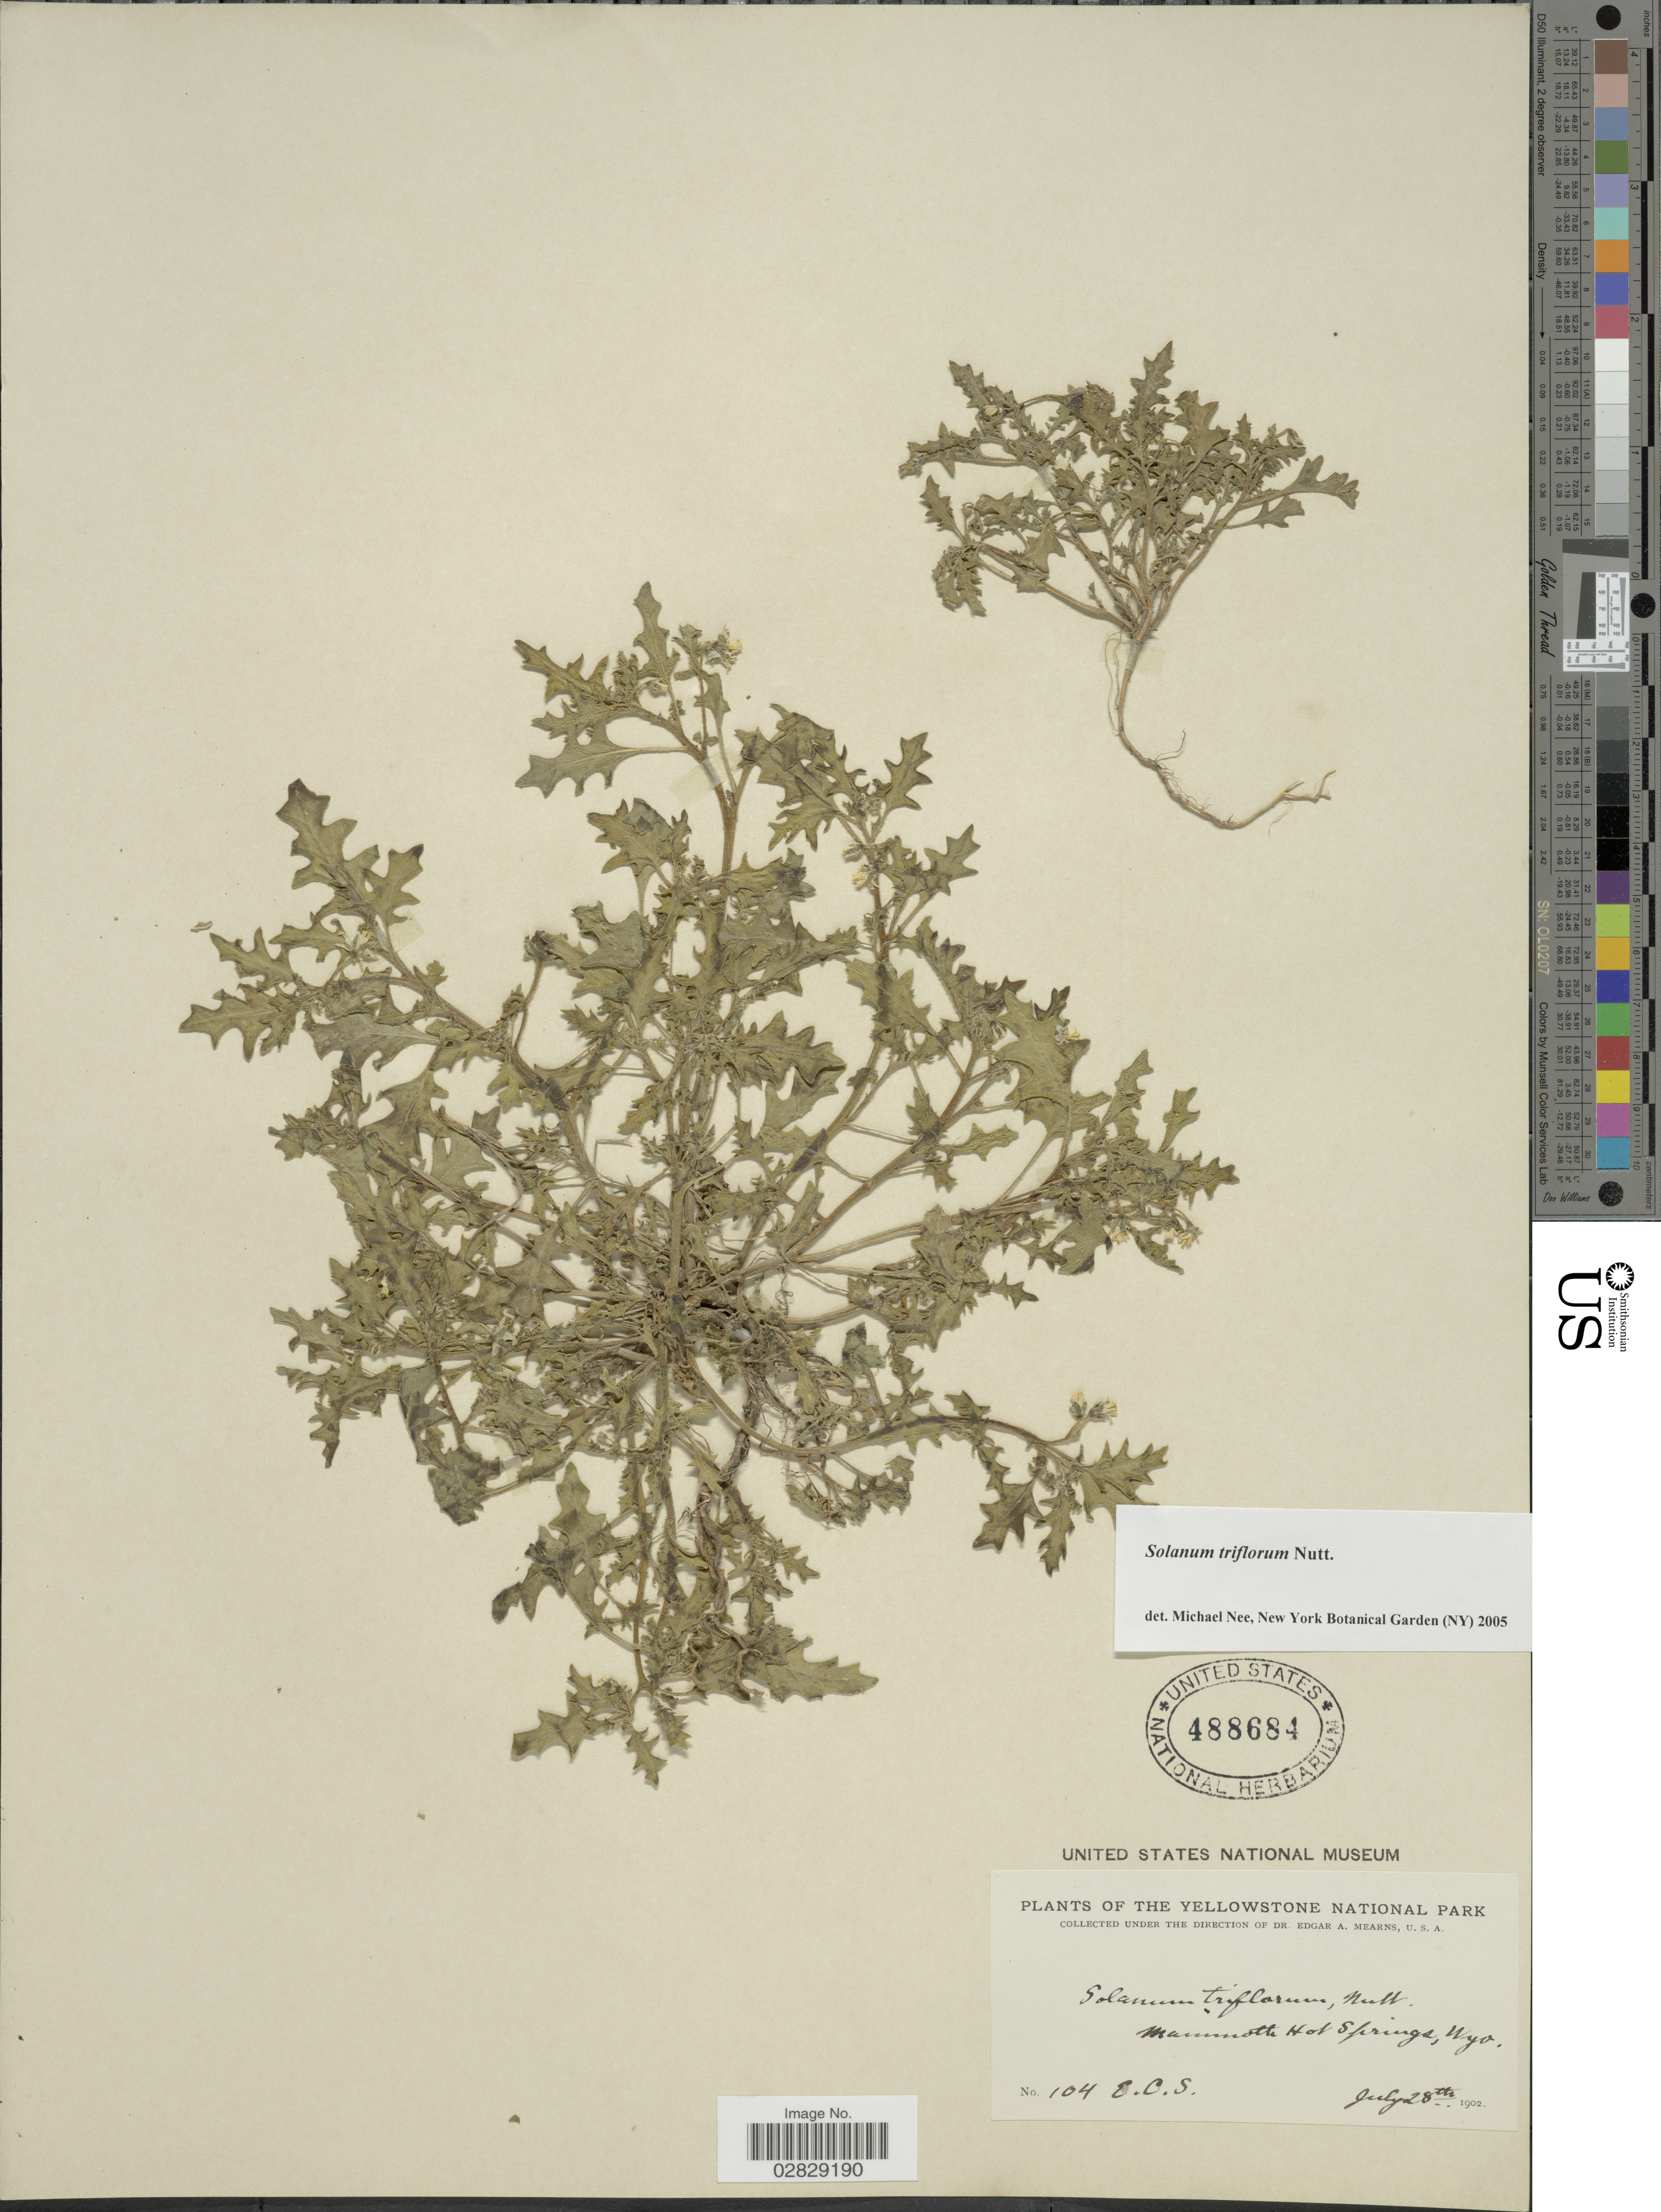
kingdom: Plantae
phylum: Tracheophyta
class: Magnoliopsida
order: Solanales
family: Solanaceae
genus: Solanum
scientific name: Solanum triflorum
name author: Nutt.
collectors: E. C. Smith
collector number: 104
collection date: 1902-07-28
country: United States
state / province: Wyoming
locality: Yellowstone National Park. Mammoth Hot Springs.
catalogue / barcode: US 488684